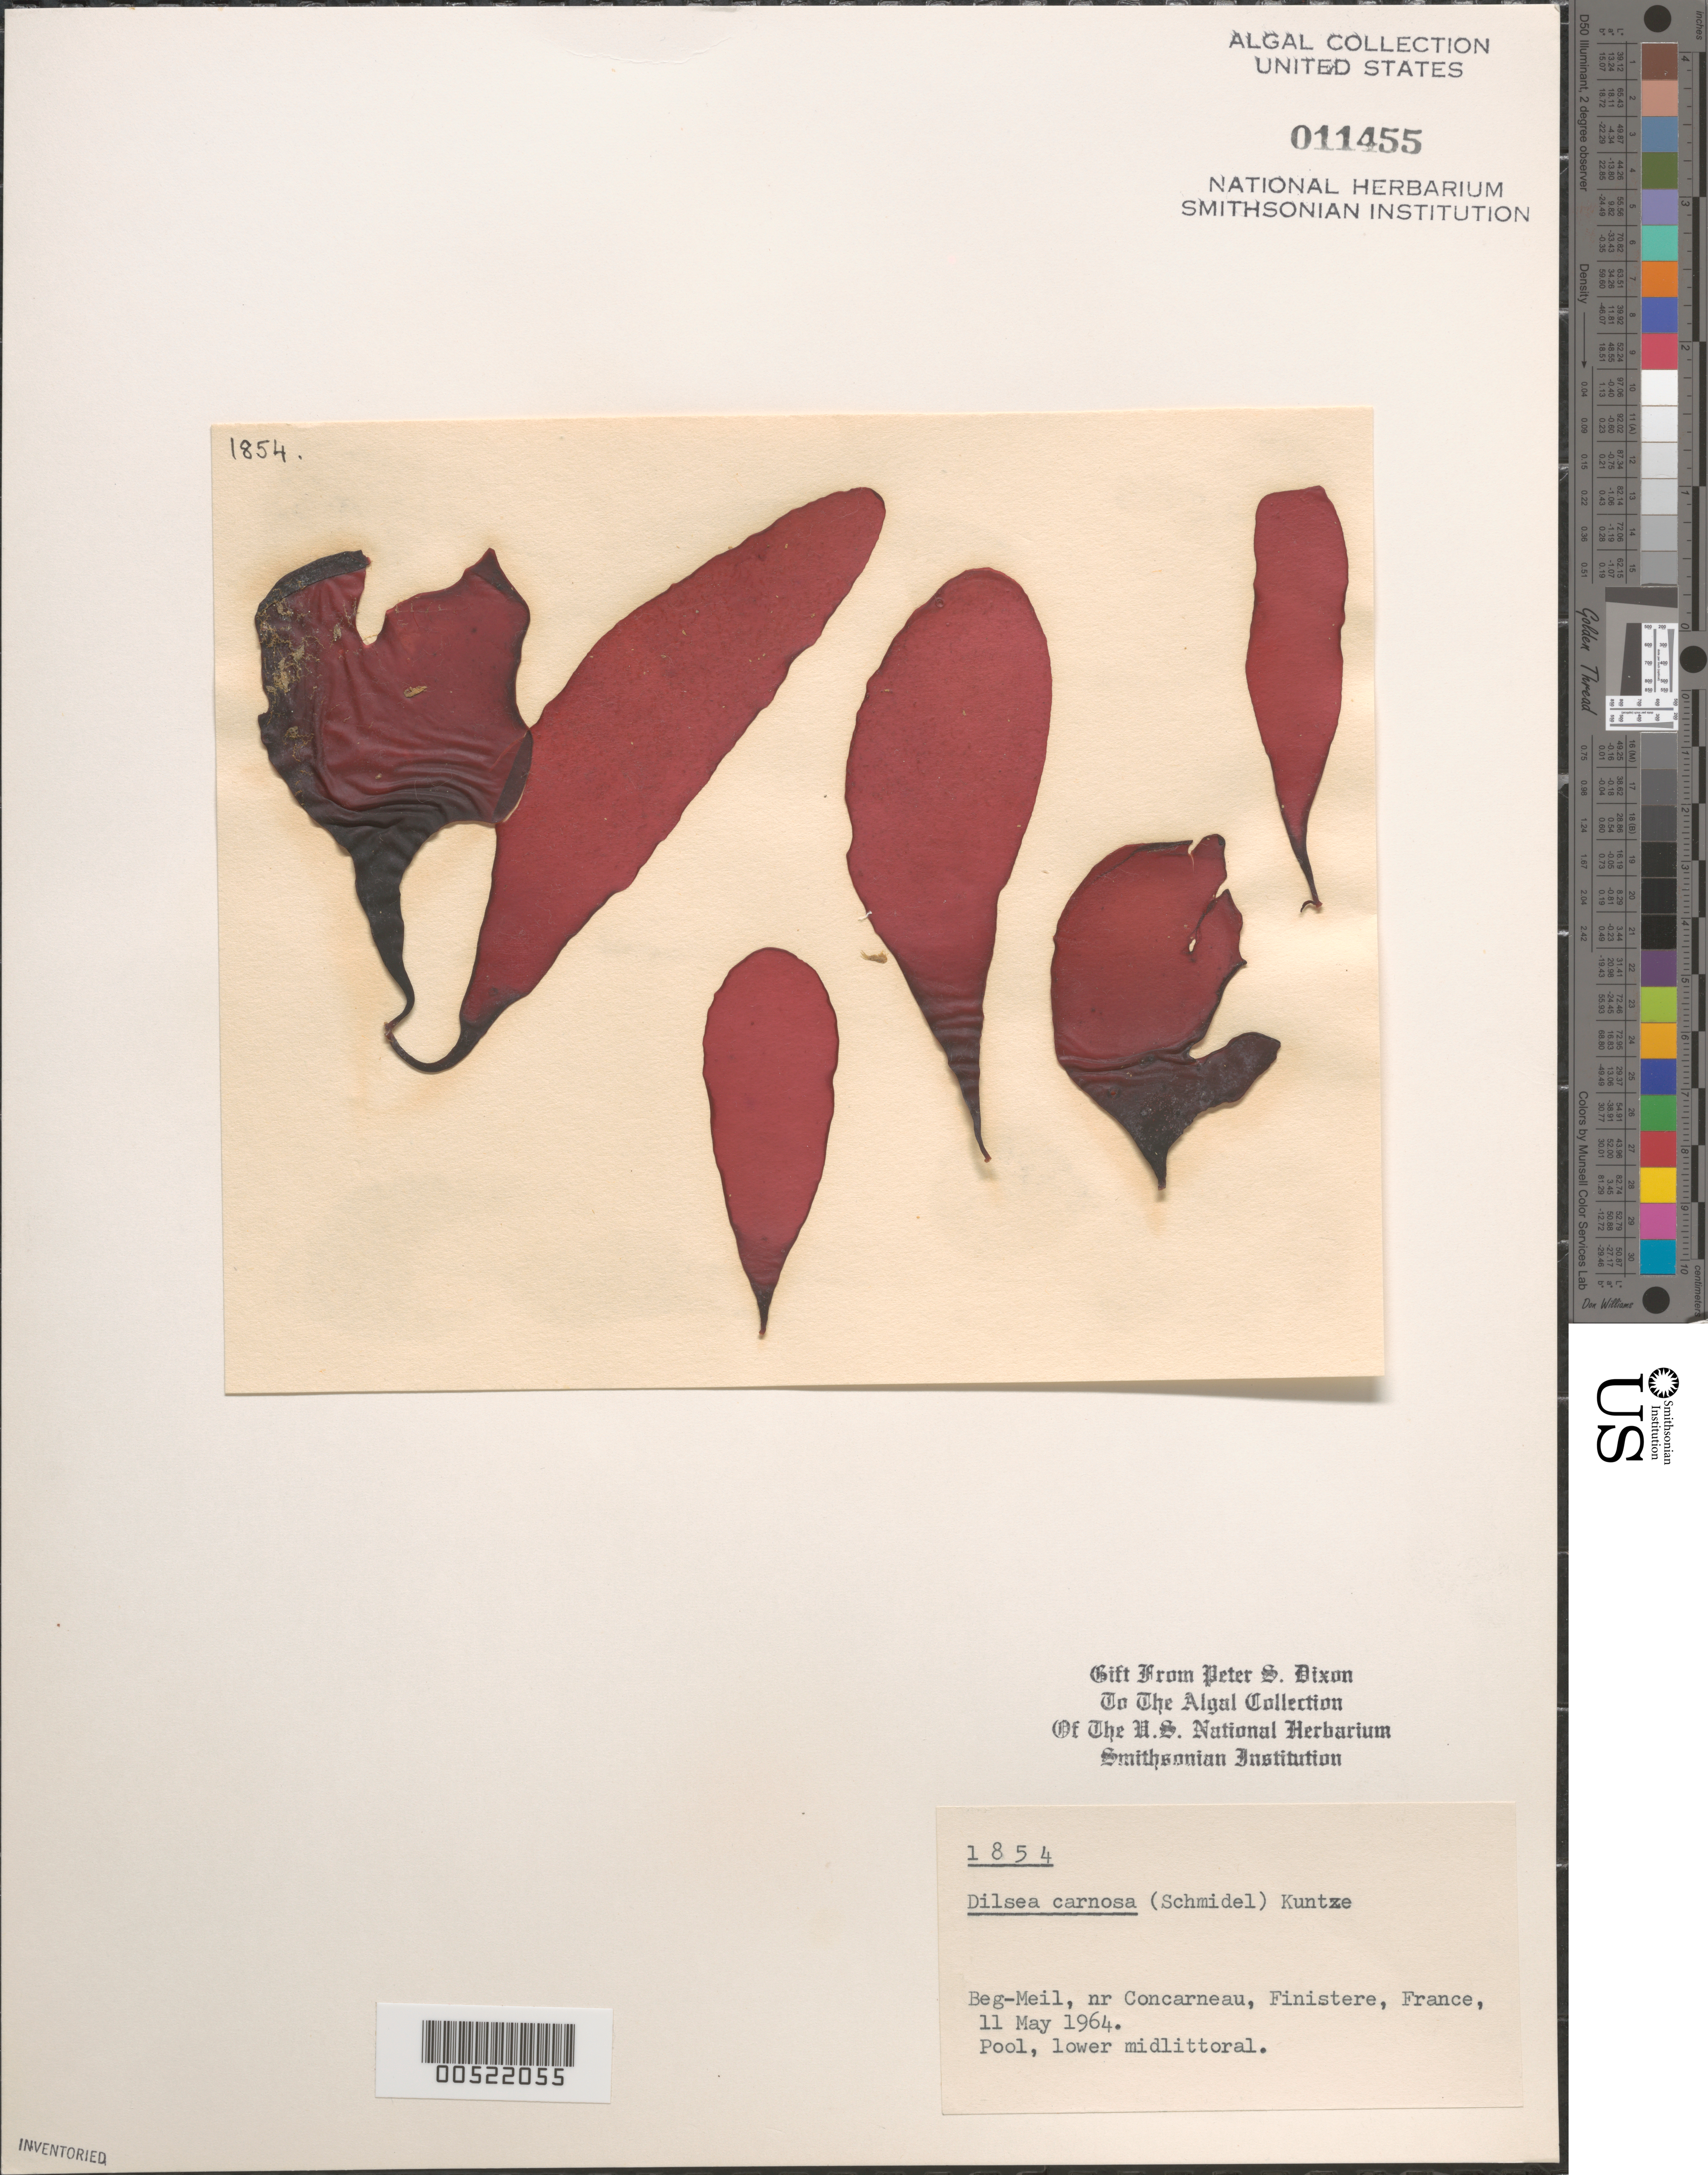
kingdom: Plantae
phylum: Rhodophyta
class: Florideophyceae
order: Gigartinales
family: Dumontiaceae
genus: Dilsea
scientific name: Dilsea carnosa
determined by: Dixon, P. S.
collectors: P. S. Dixon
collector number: PSD 1854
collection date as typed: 11 May 1964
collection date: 1964-05-11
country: France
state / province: Bretagne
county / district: Finistère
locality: Beg-meil, near concarneau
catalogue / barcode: US 11455